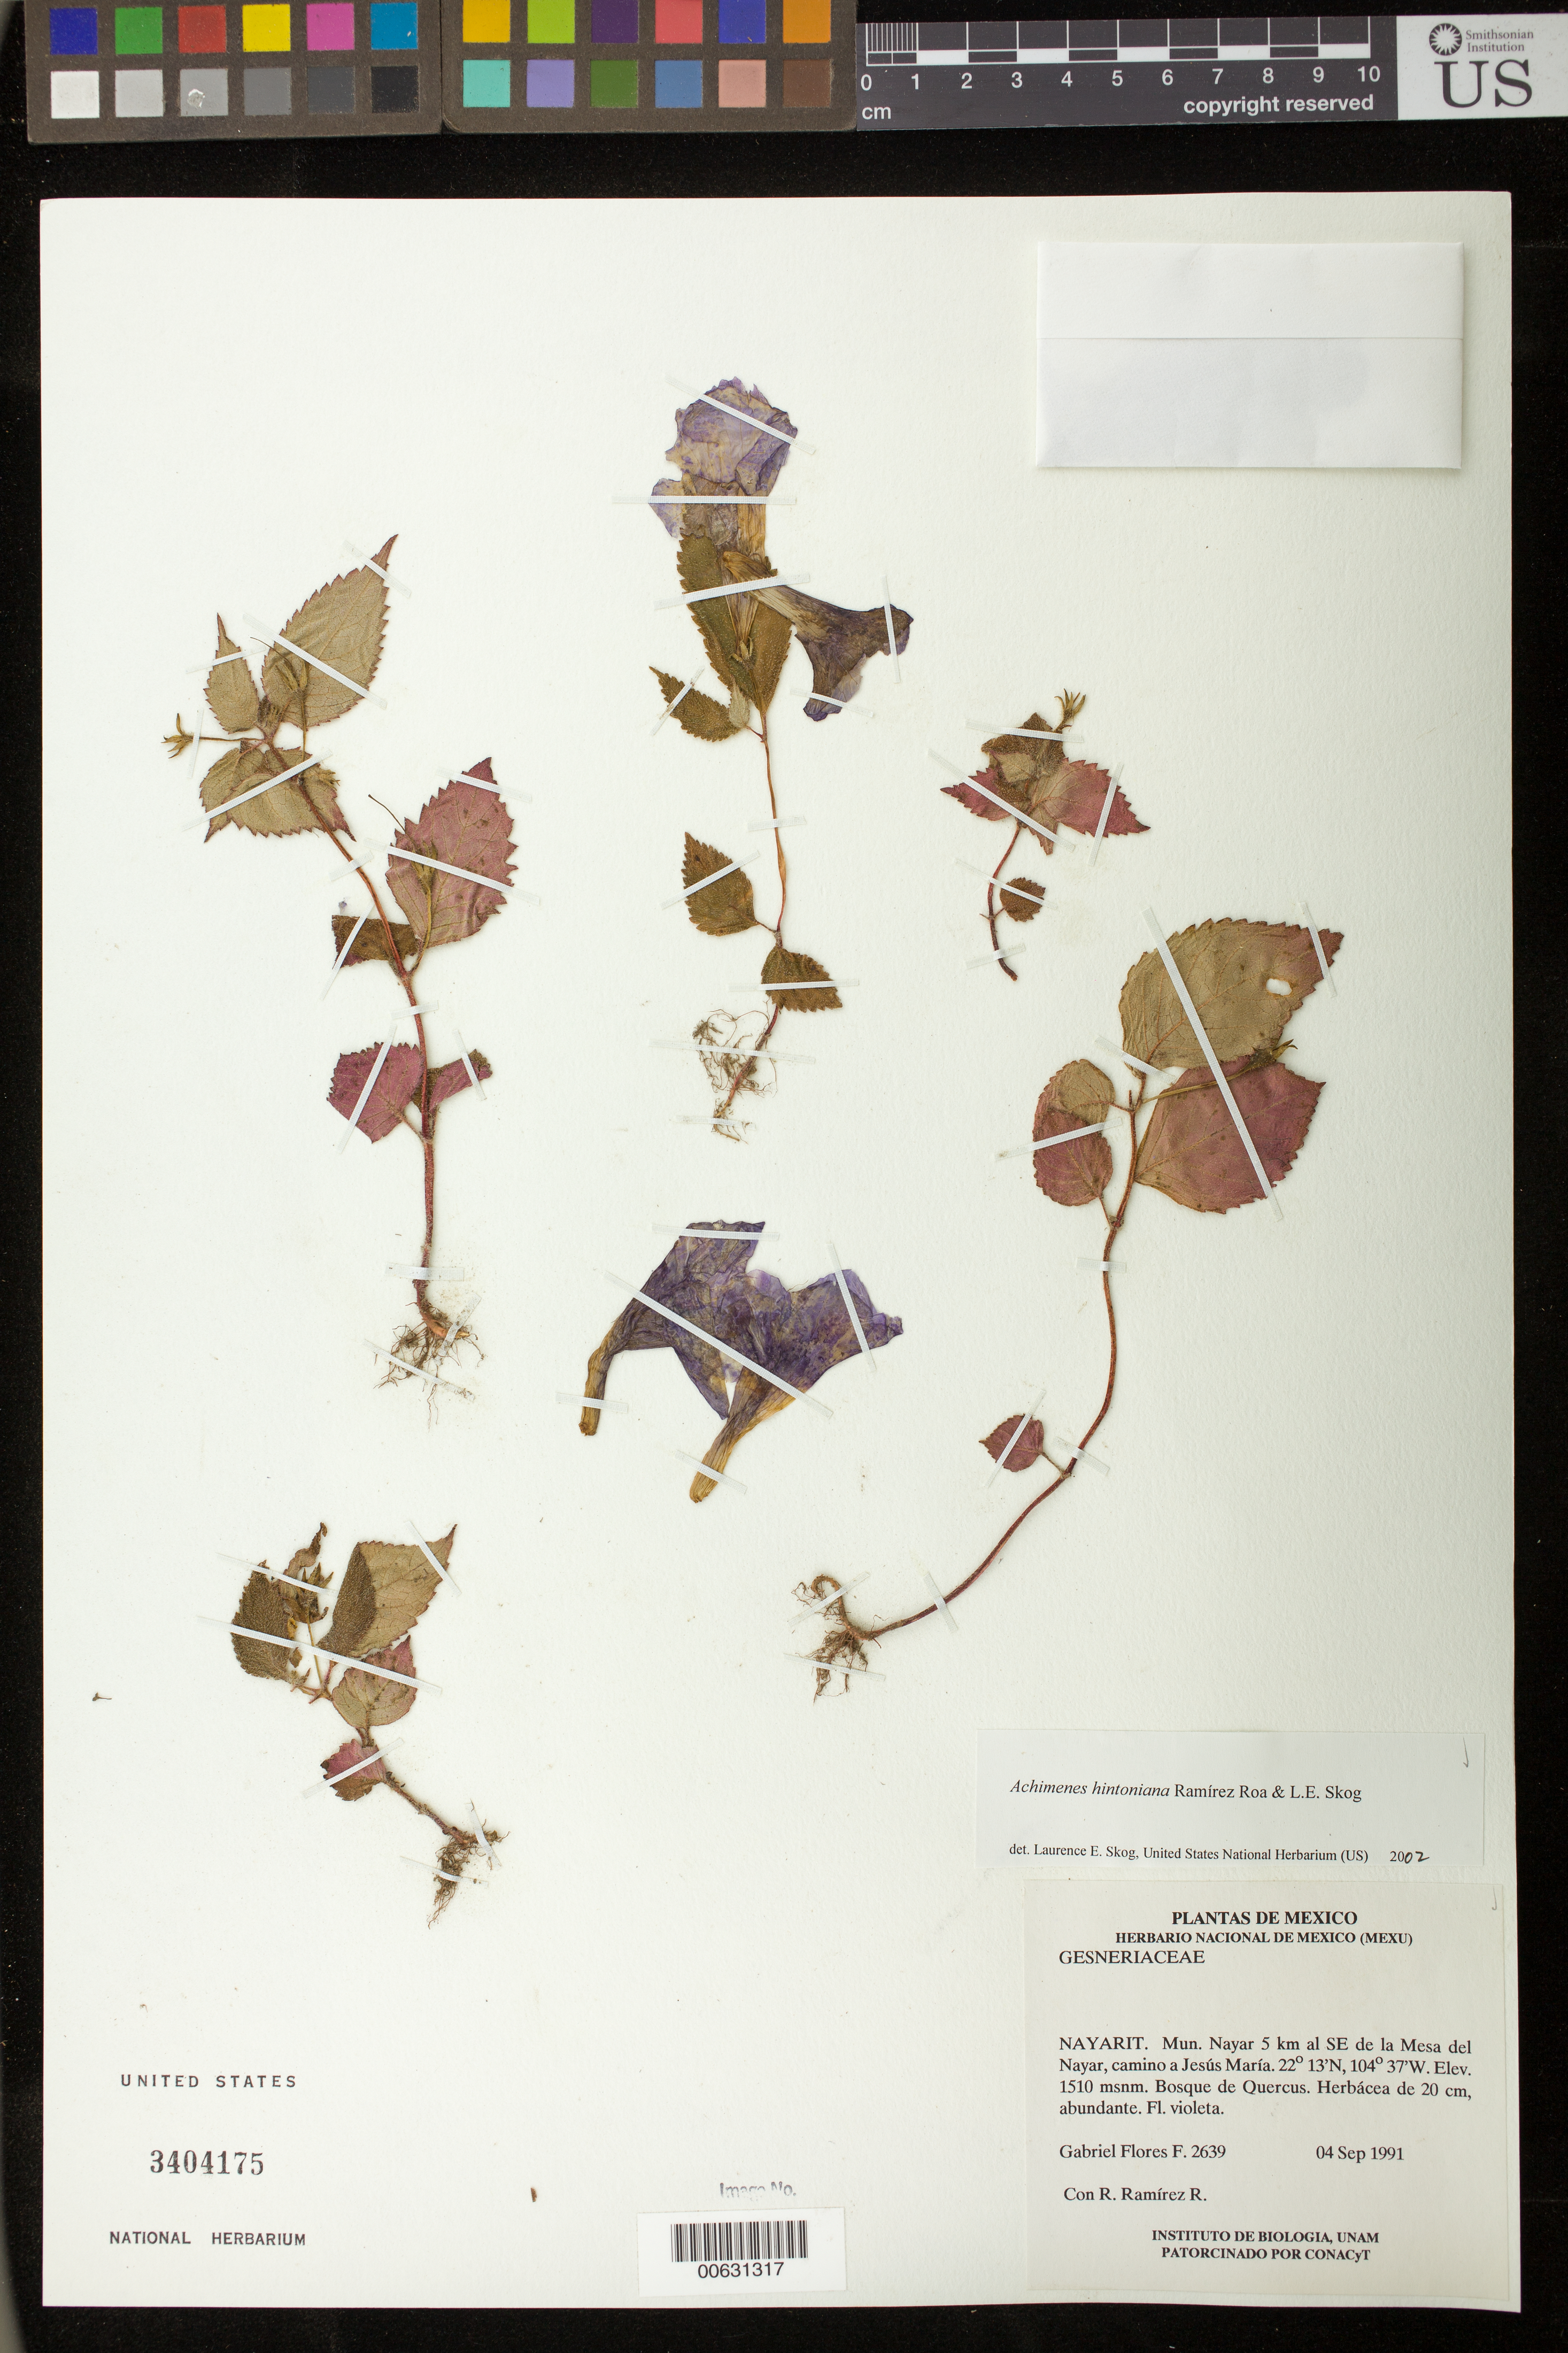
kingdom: Plantae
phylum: Tracheophyta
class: Magnoliopsida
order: Lamiales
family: Gesneriaceae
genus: Achimenes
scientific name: Achimenes hintoniana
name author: Ram.-Roa & L.E. Skog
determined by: Skog, Laurence E.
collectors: P. Tenorio L. & R. Ramirez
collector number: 2639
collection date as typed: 04 Sep 1991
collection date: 1991-09-04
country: Mexico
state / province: Nayarit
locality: Mun. Nayar 5 km al SE de la Mesa del Nayar, camino a Jesús María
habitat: Bosque de Quercus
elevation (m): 1510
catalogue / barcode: US 3404175